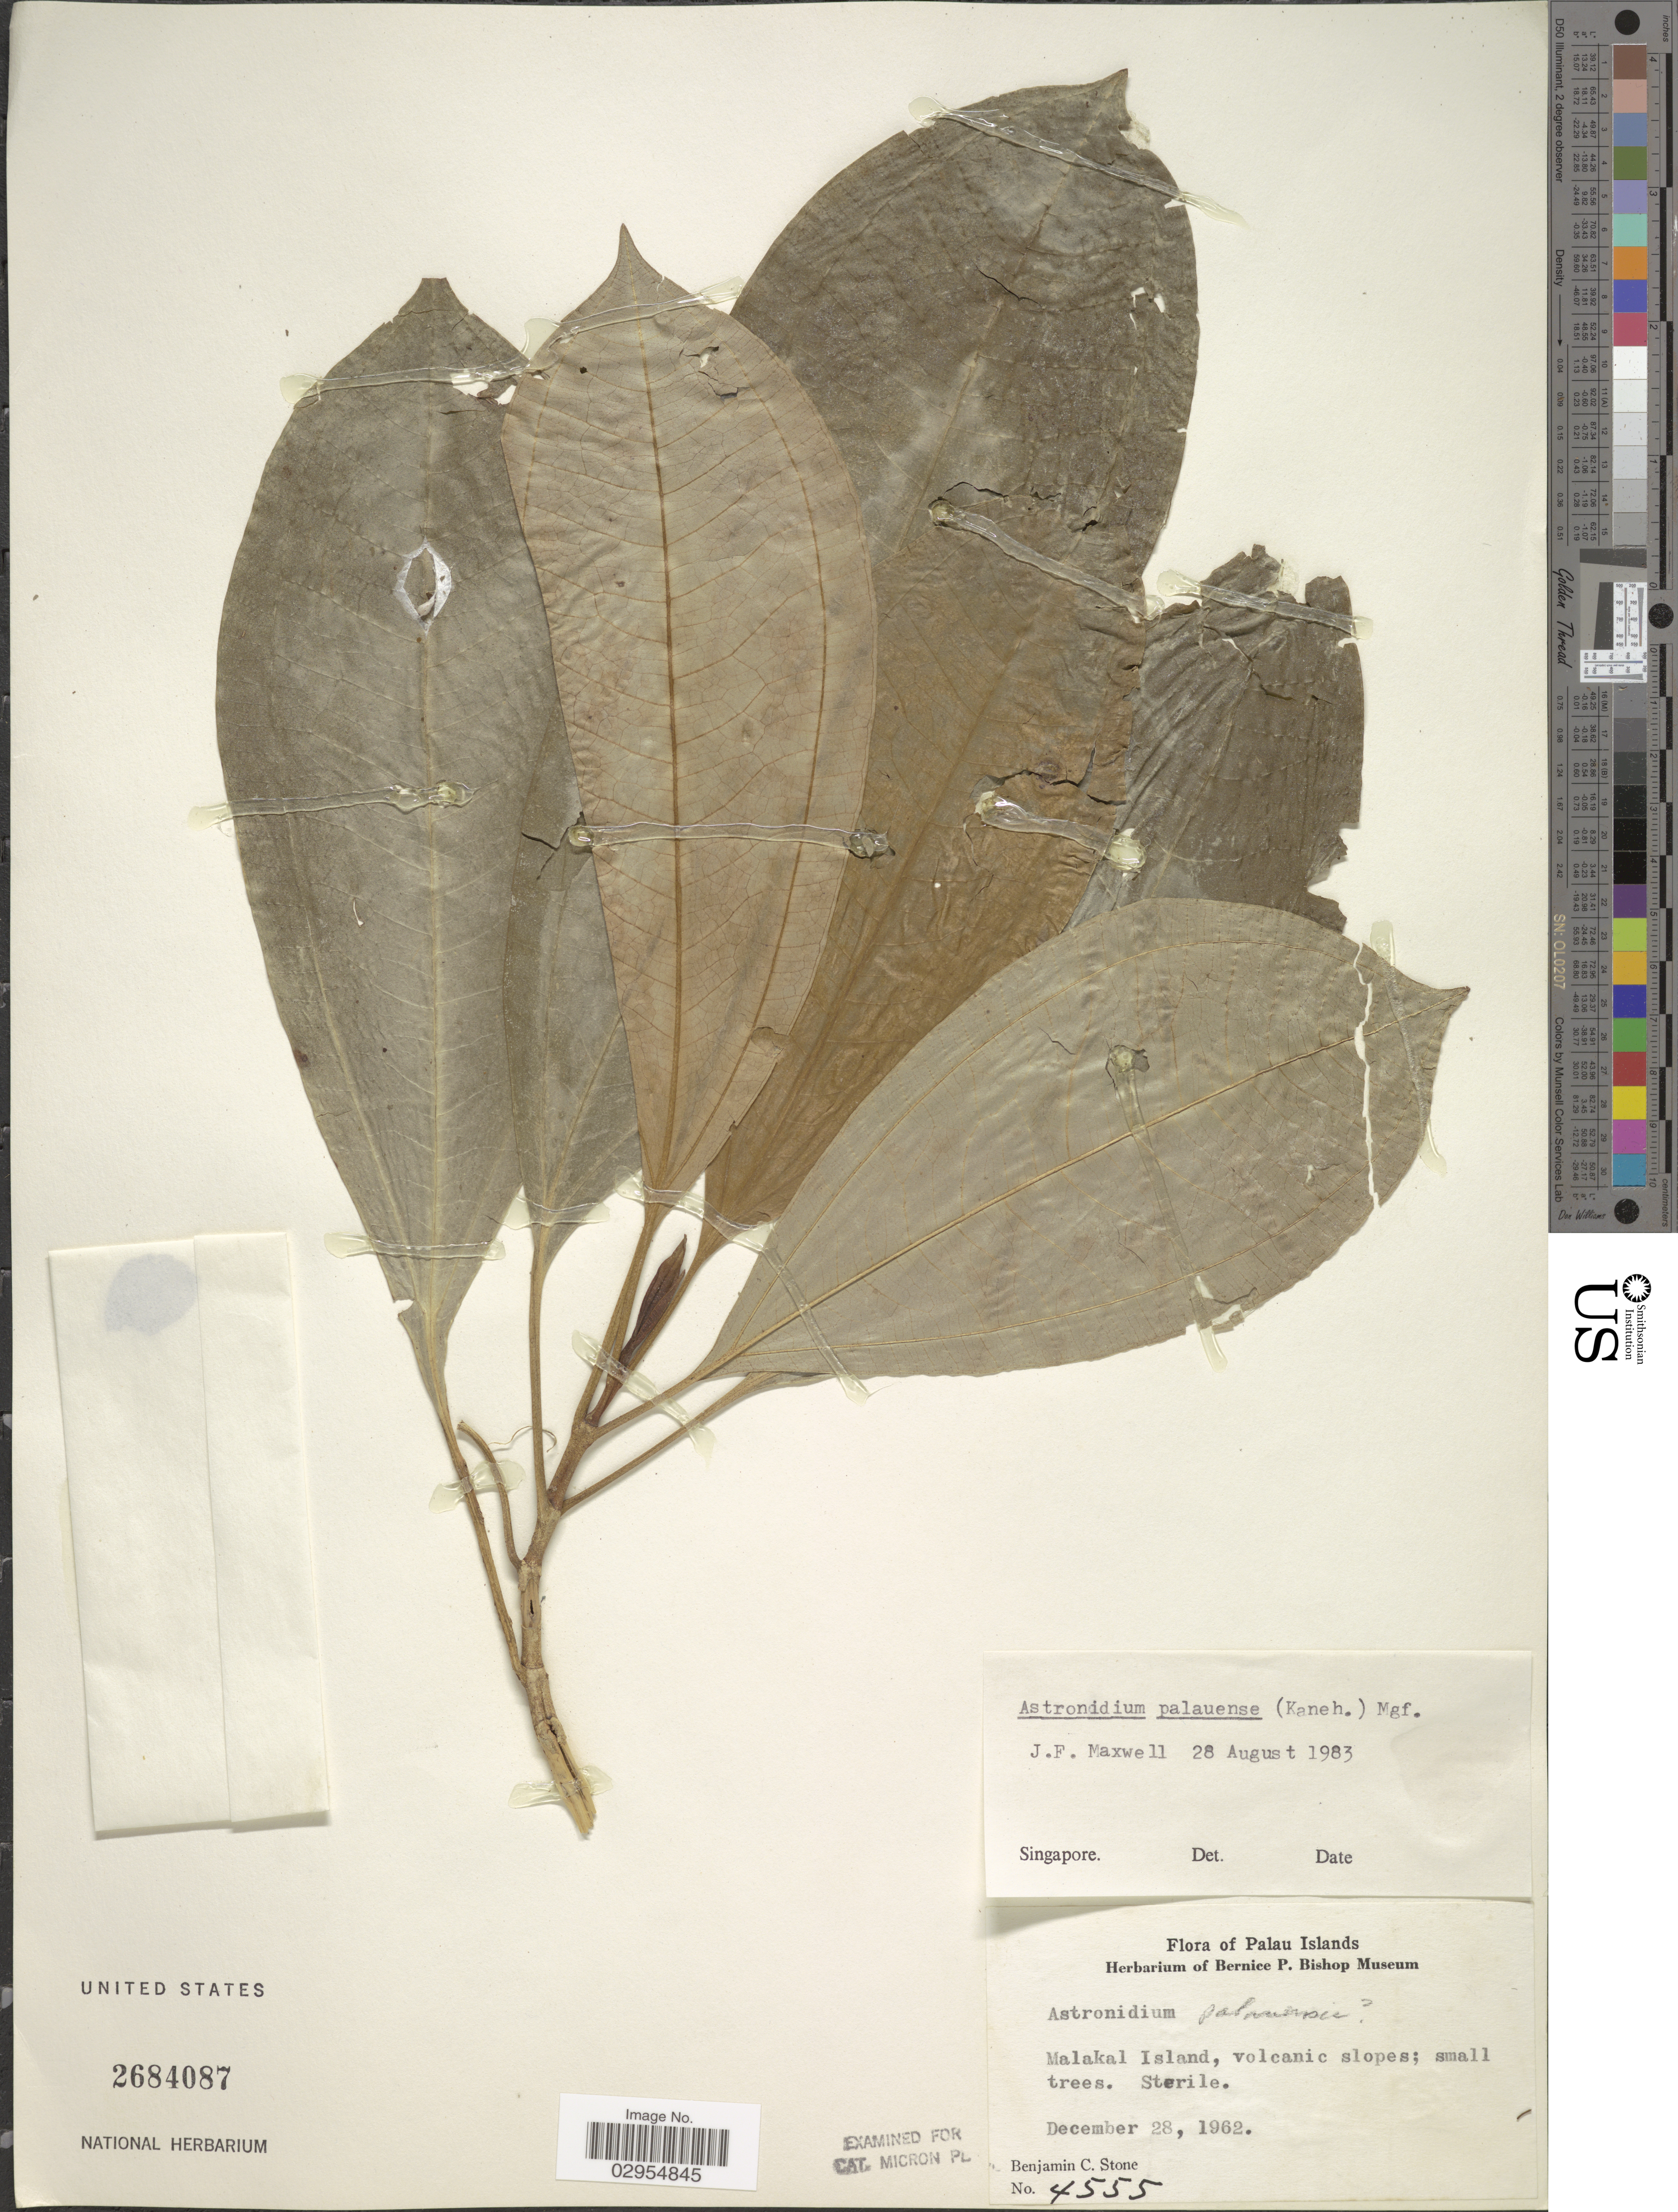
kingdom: Plantae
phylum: Tracheophyta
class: Magnoliopsida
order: Myrtales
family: Melastomataceae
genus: Astronidium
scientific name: Astronidium palauense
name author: (Kaneh.) Markgr.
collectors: B. C. Stone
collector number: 4555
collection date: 1962-12-28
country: Palau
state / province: Koror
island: Ngemelachel [Malakal]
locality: Palau Islands. Malakal Island.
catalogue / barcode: US 2684087